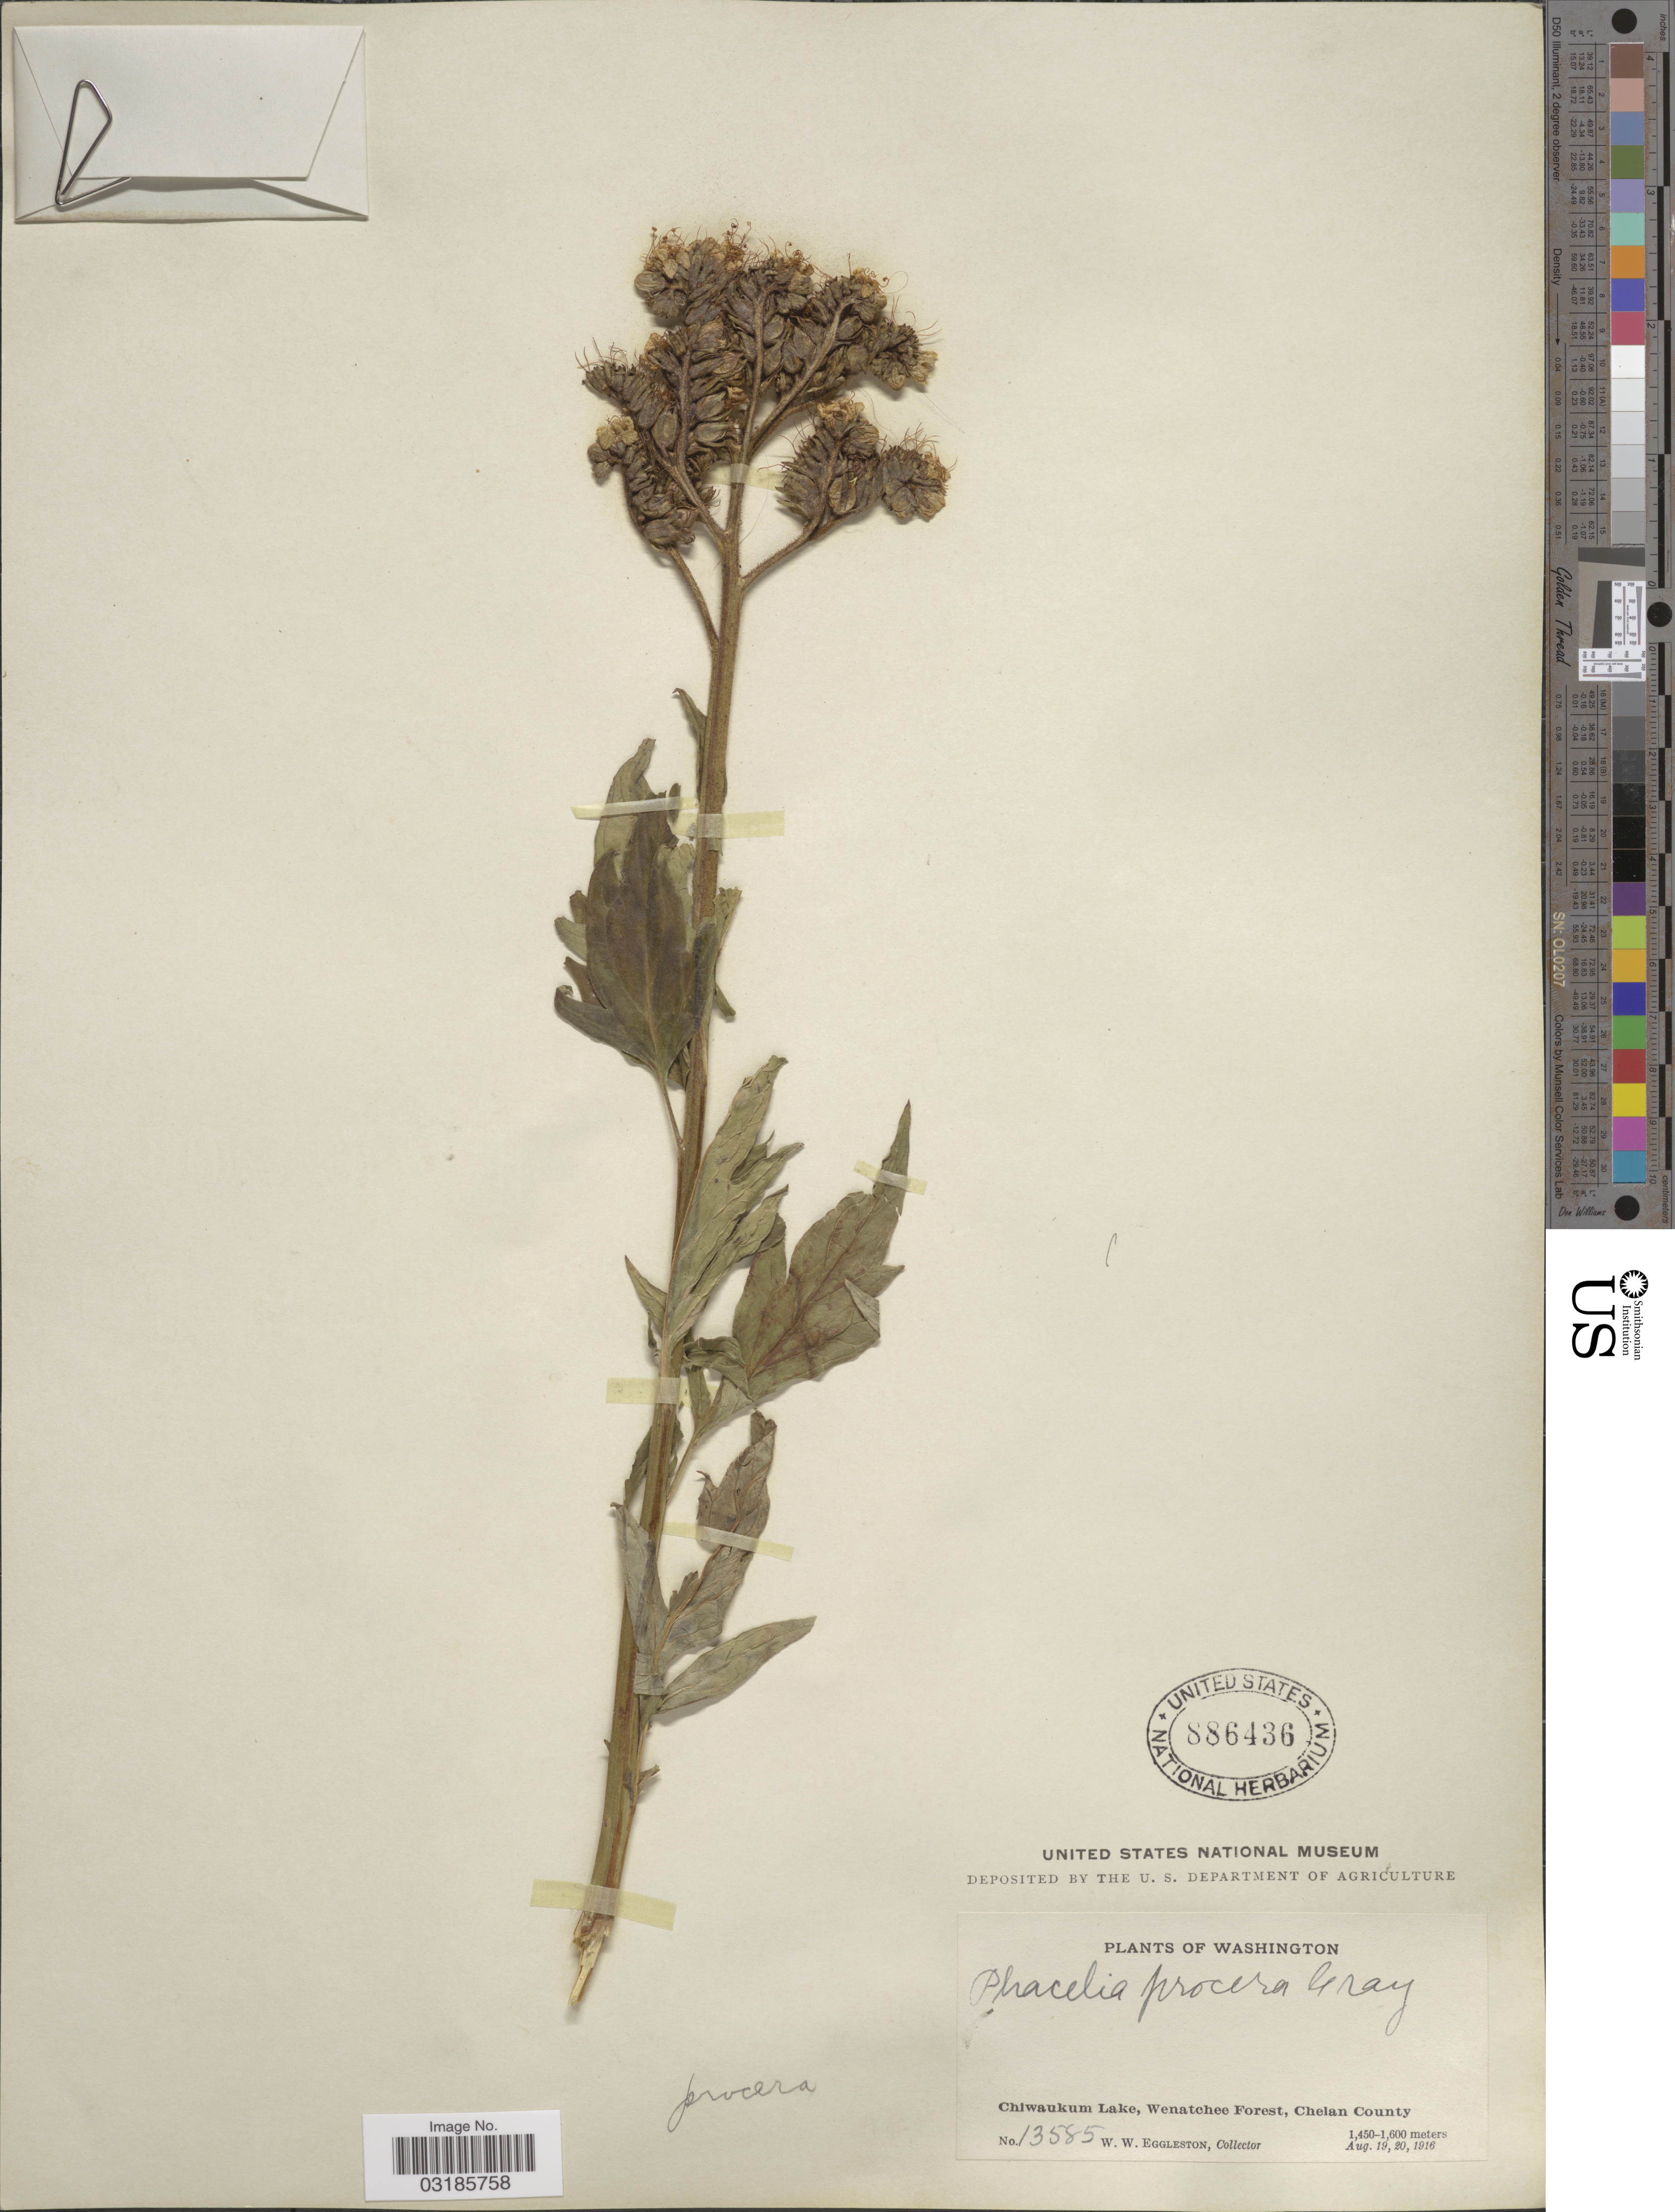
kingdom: Plantae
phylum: Tracheophyta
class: Magnoliopsida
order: Boraginales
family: Hydrophyllaceae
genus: Phacelia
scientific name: Phacelia procera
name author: A. Gray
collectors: W. W. Eggleston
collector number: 13585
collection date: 1916-08-19/1916-08-20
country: United States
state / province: Washington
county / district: Chelan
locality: Chiwaukum Lake, Wenatchee Forest, Chelan County.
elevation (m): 1450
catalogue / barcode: US 886436